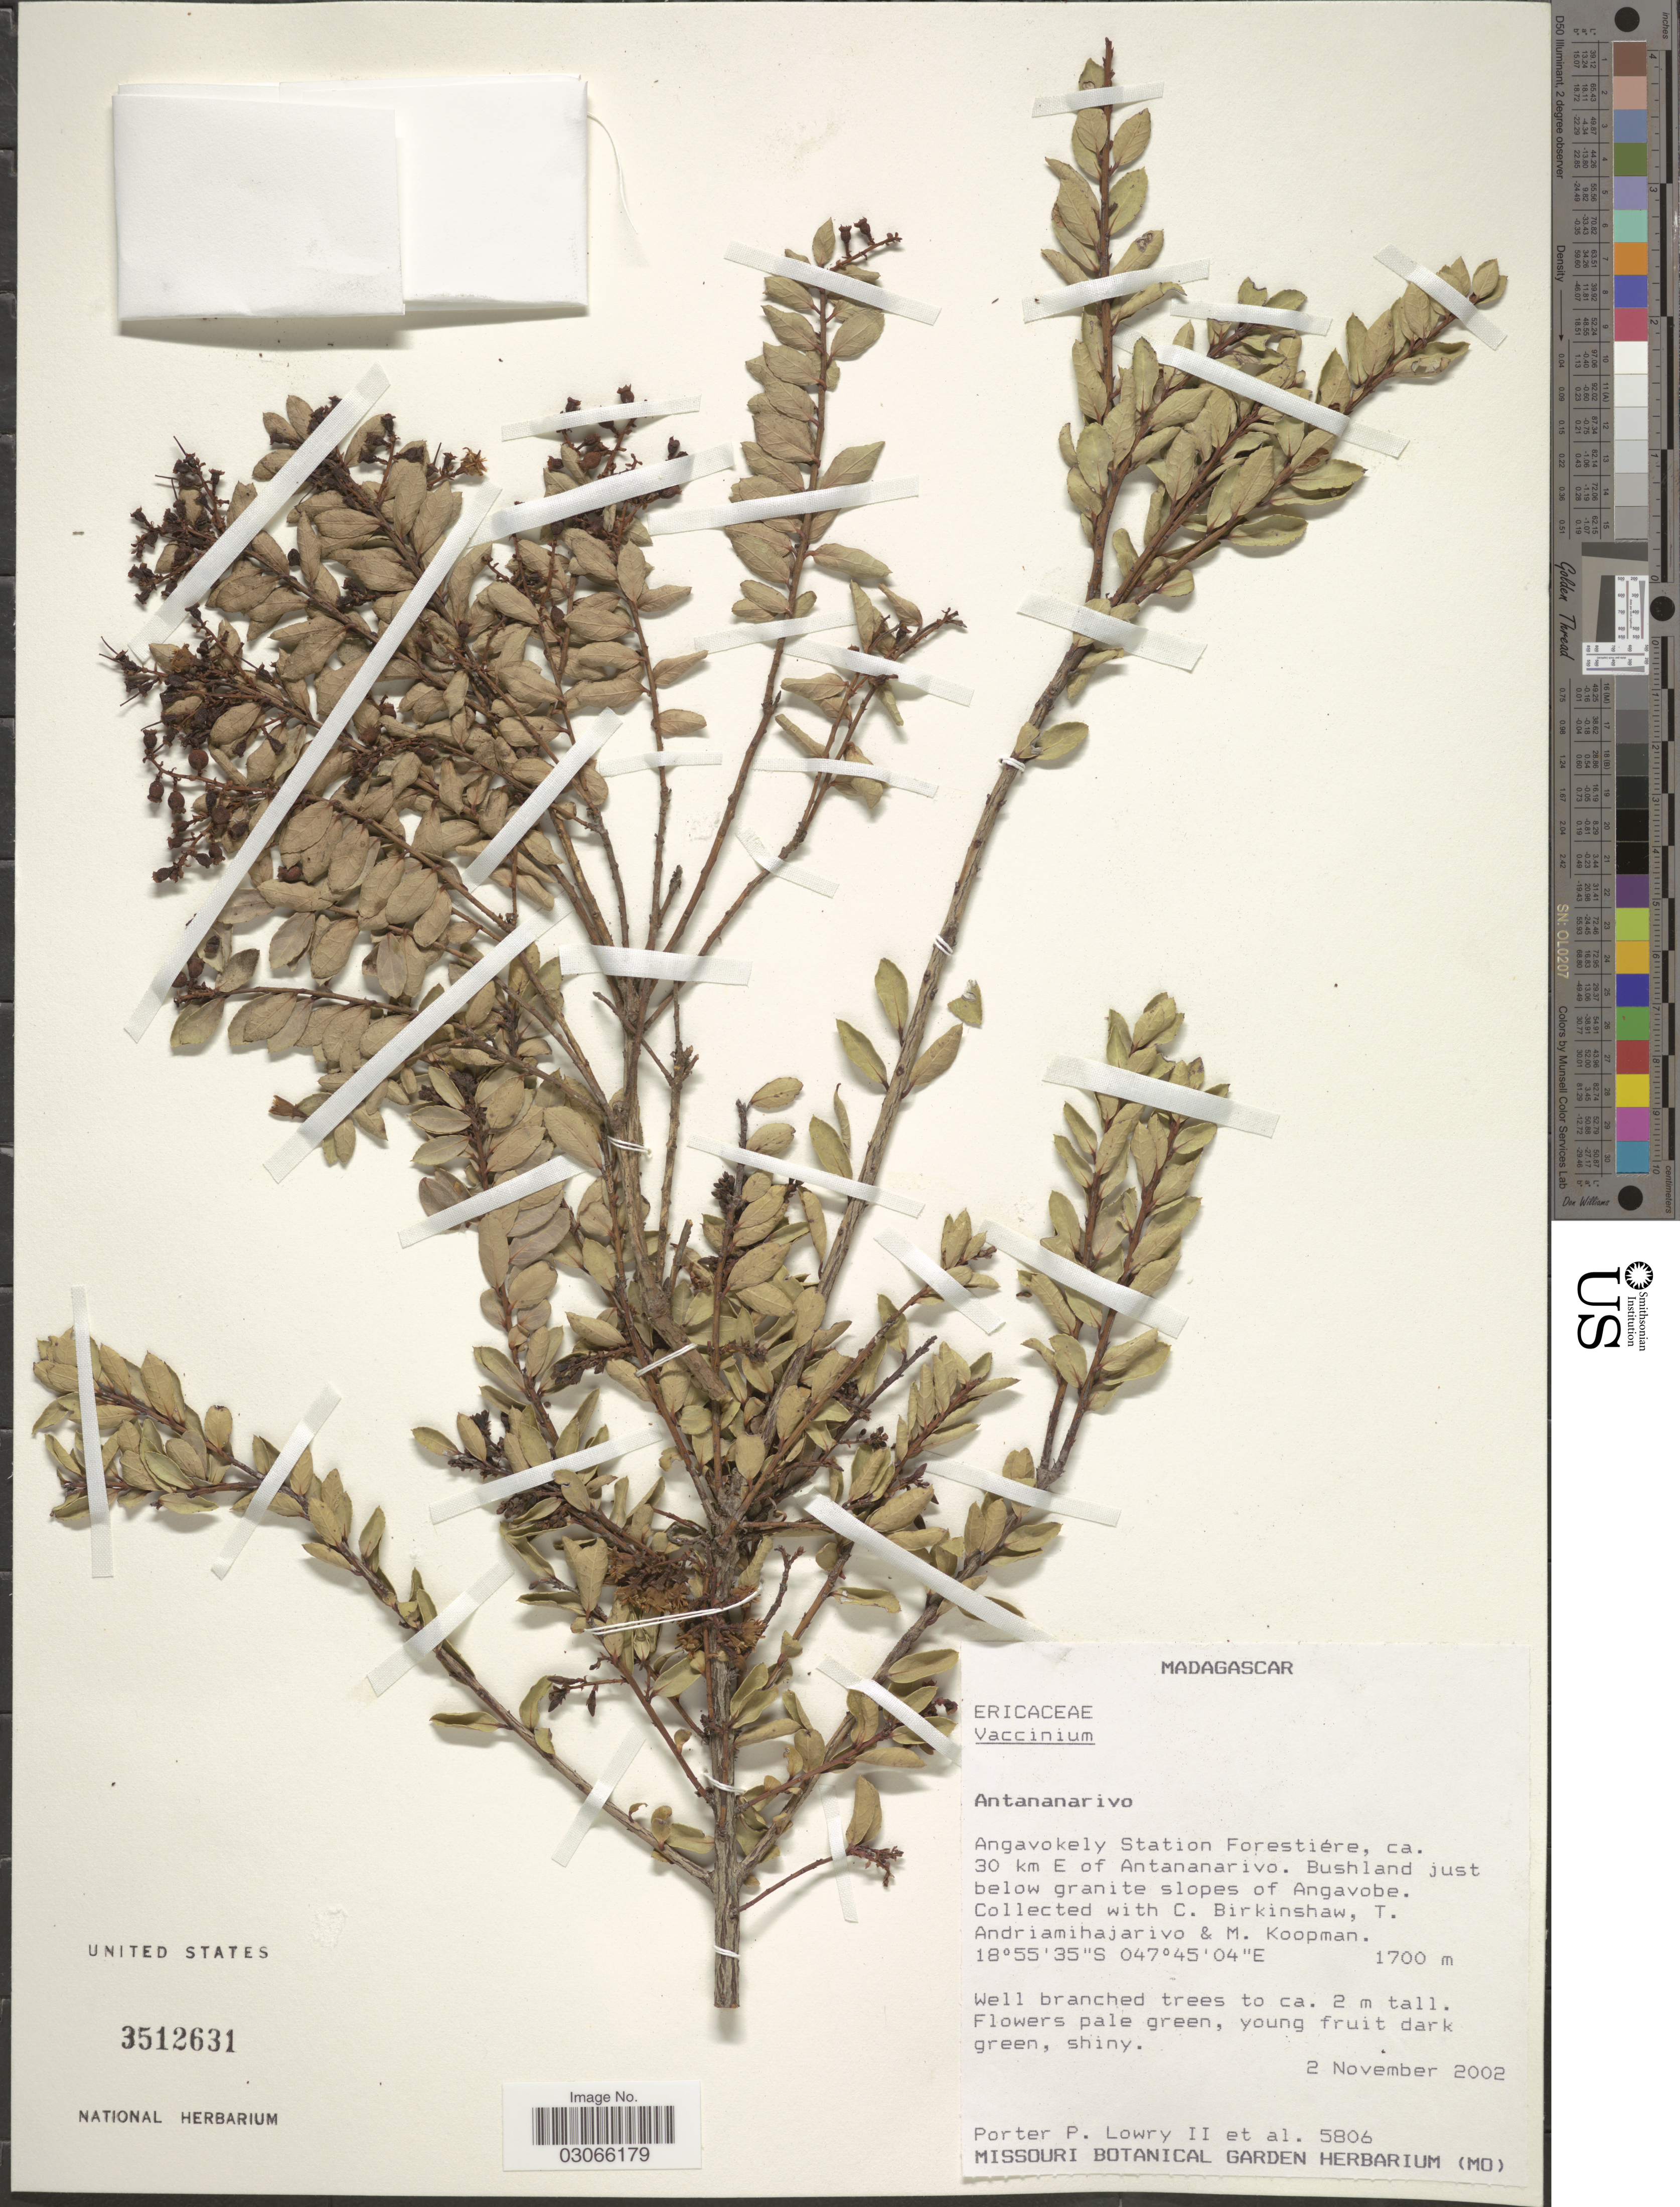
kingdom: Plantae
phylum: Tracheophyta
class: Magnoliopsida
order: Ericales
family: Ericaceae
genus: Vaccinium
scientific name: Vaccinium sp.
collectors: P. P. Lowry, C. R. Birkinshaw, T. H. Andriamihajarivo & M. M. Koopman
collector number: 5806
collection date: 2002-11-02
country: Madagascar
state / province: Analamanga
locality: Angavokely Station Forestière, ca. 30 km E of Antananarivo. Bushland just below granite slopes of Angavobe.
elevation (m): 1700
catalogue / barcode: US 3512631